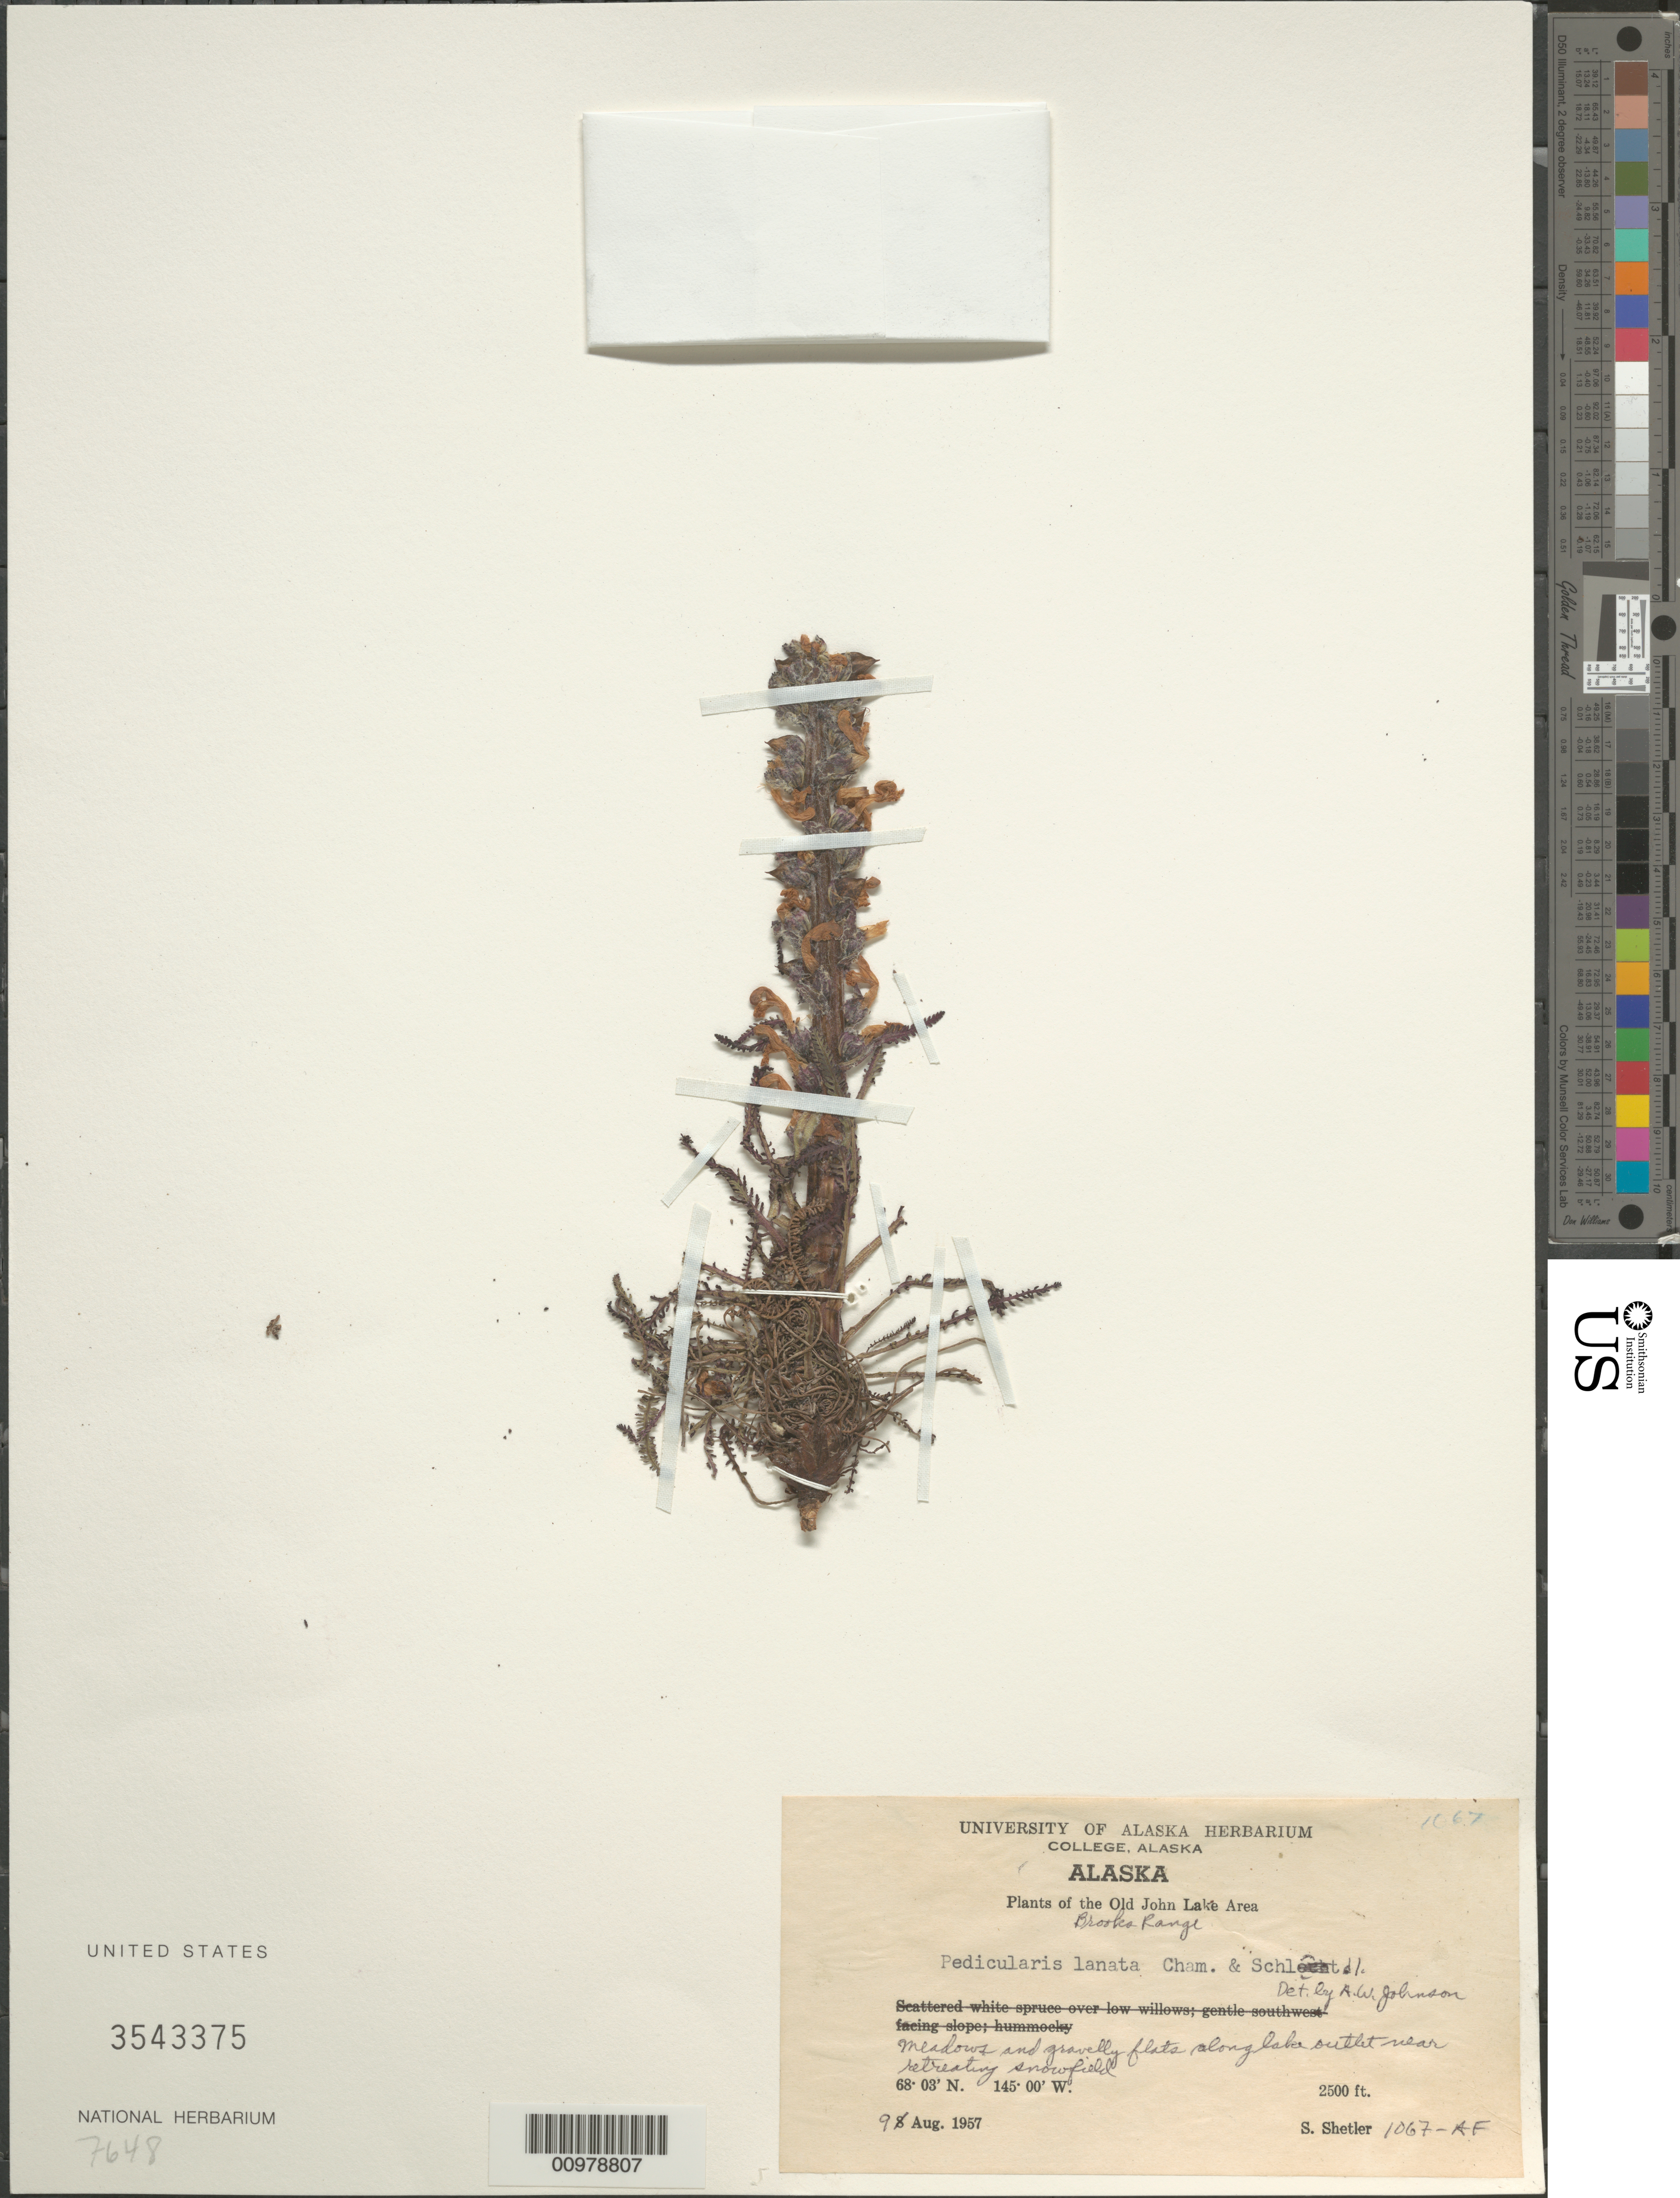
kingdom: Plantae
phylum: Tracheophyta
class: Magnoliopsida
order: Lamiales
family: Orobanchaceae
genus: Pedicularis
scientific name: Pedicularis lanata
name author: Willd. ex Cham. & Schltdl.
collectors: S. Shetler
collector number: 1067-AF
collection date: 1957-08-09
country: United States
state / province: Alaska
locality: The Old John Lake Area. Brooks Range. Along lake outlet near retreating snowfield.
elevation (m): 762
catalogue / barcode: US 3543375